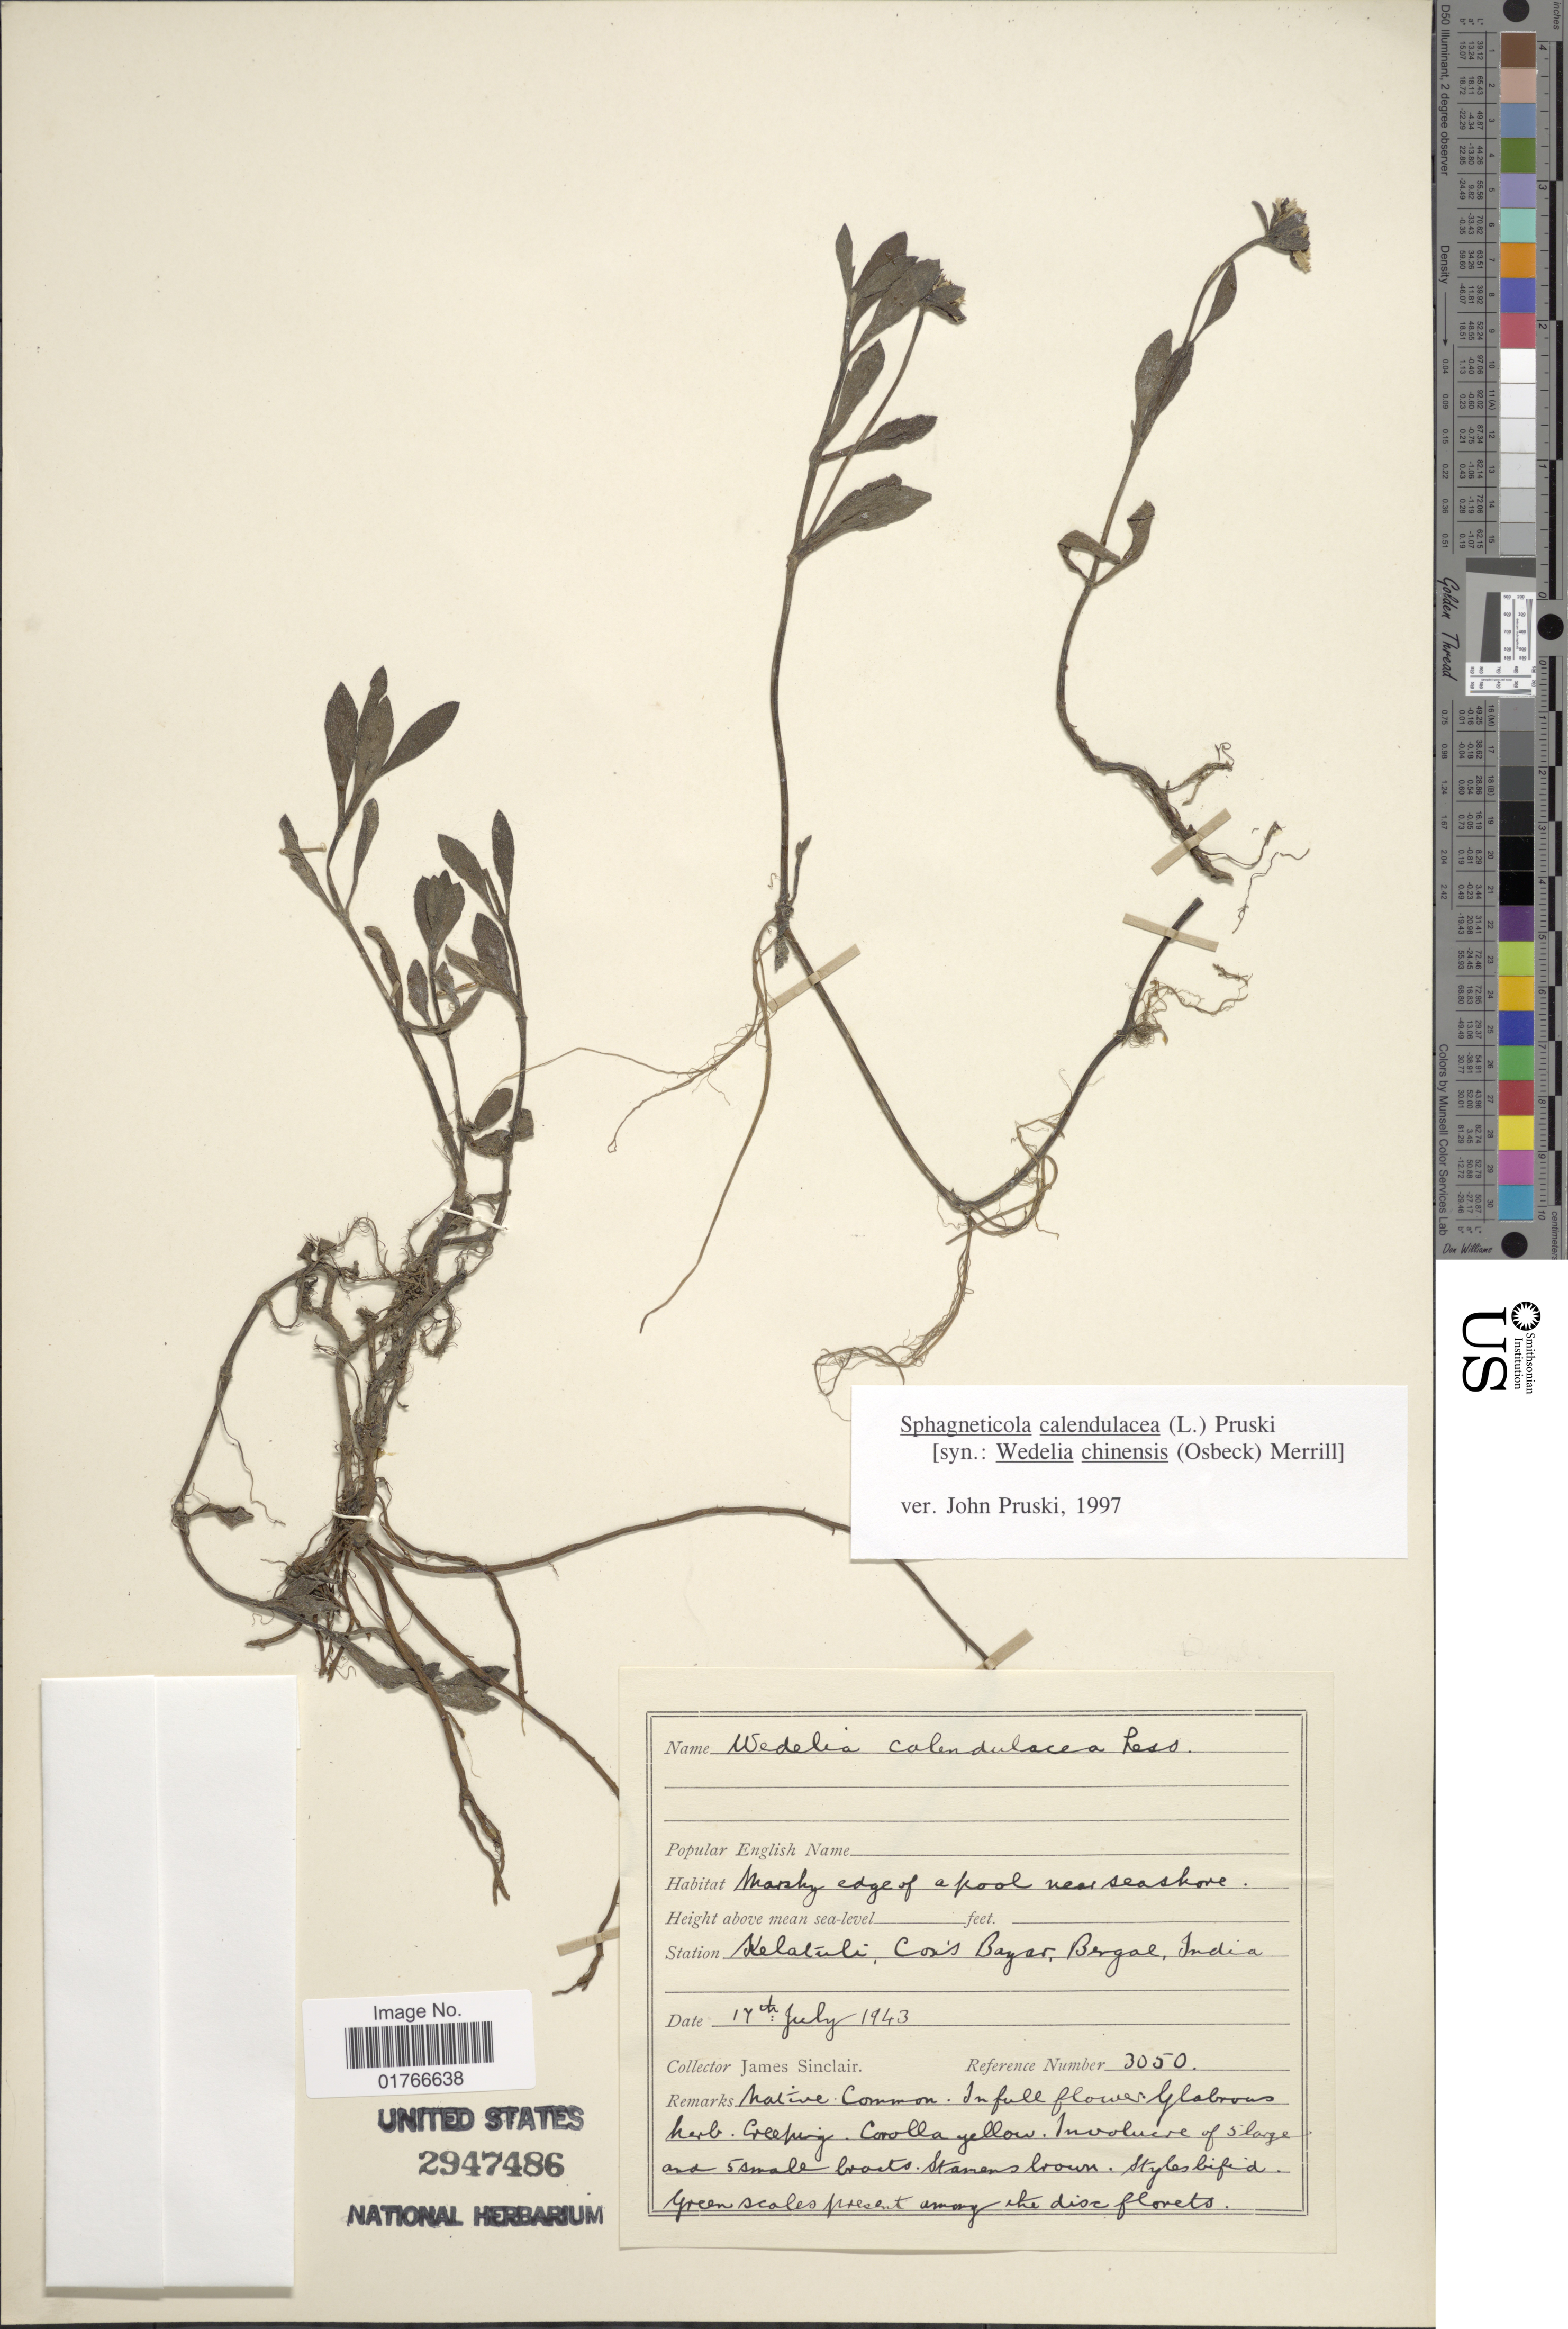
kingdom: Plantae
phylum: Tracheophyta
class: Magnoliopsida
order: Asterales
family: Asteraceae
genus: Sphagneticola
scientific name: Sphagneticola calendulacea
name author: (L.) Pruski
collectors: J. Sinclair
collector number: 3050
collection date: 1943-07-17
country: Bangladesh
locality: Kelatuli, Cox's Bazar, Bengal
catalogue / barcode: US 2947486